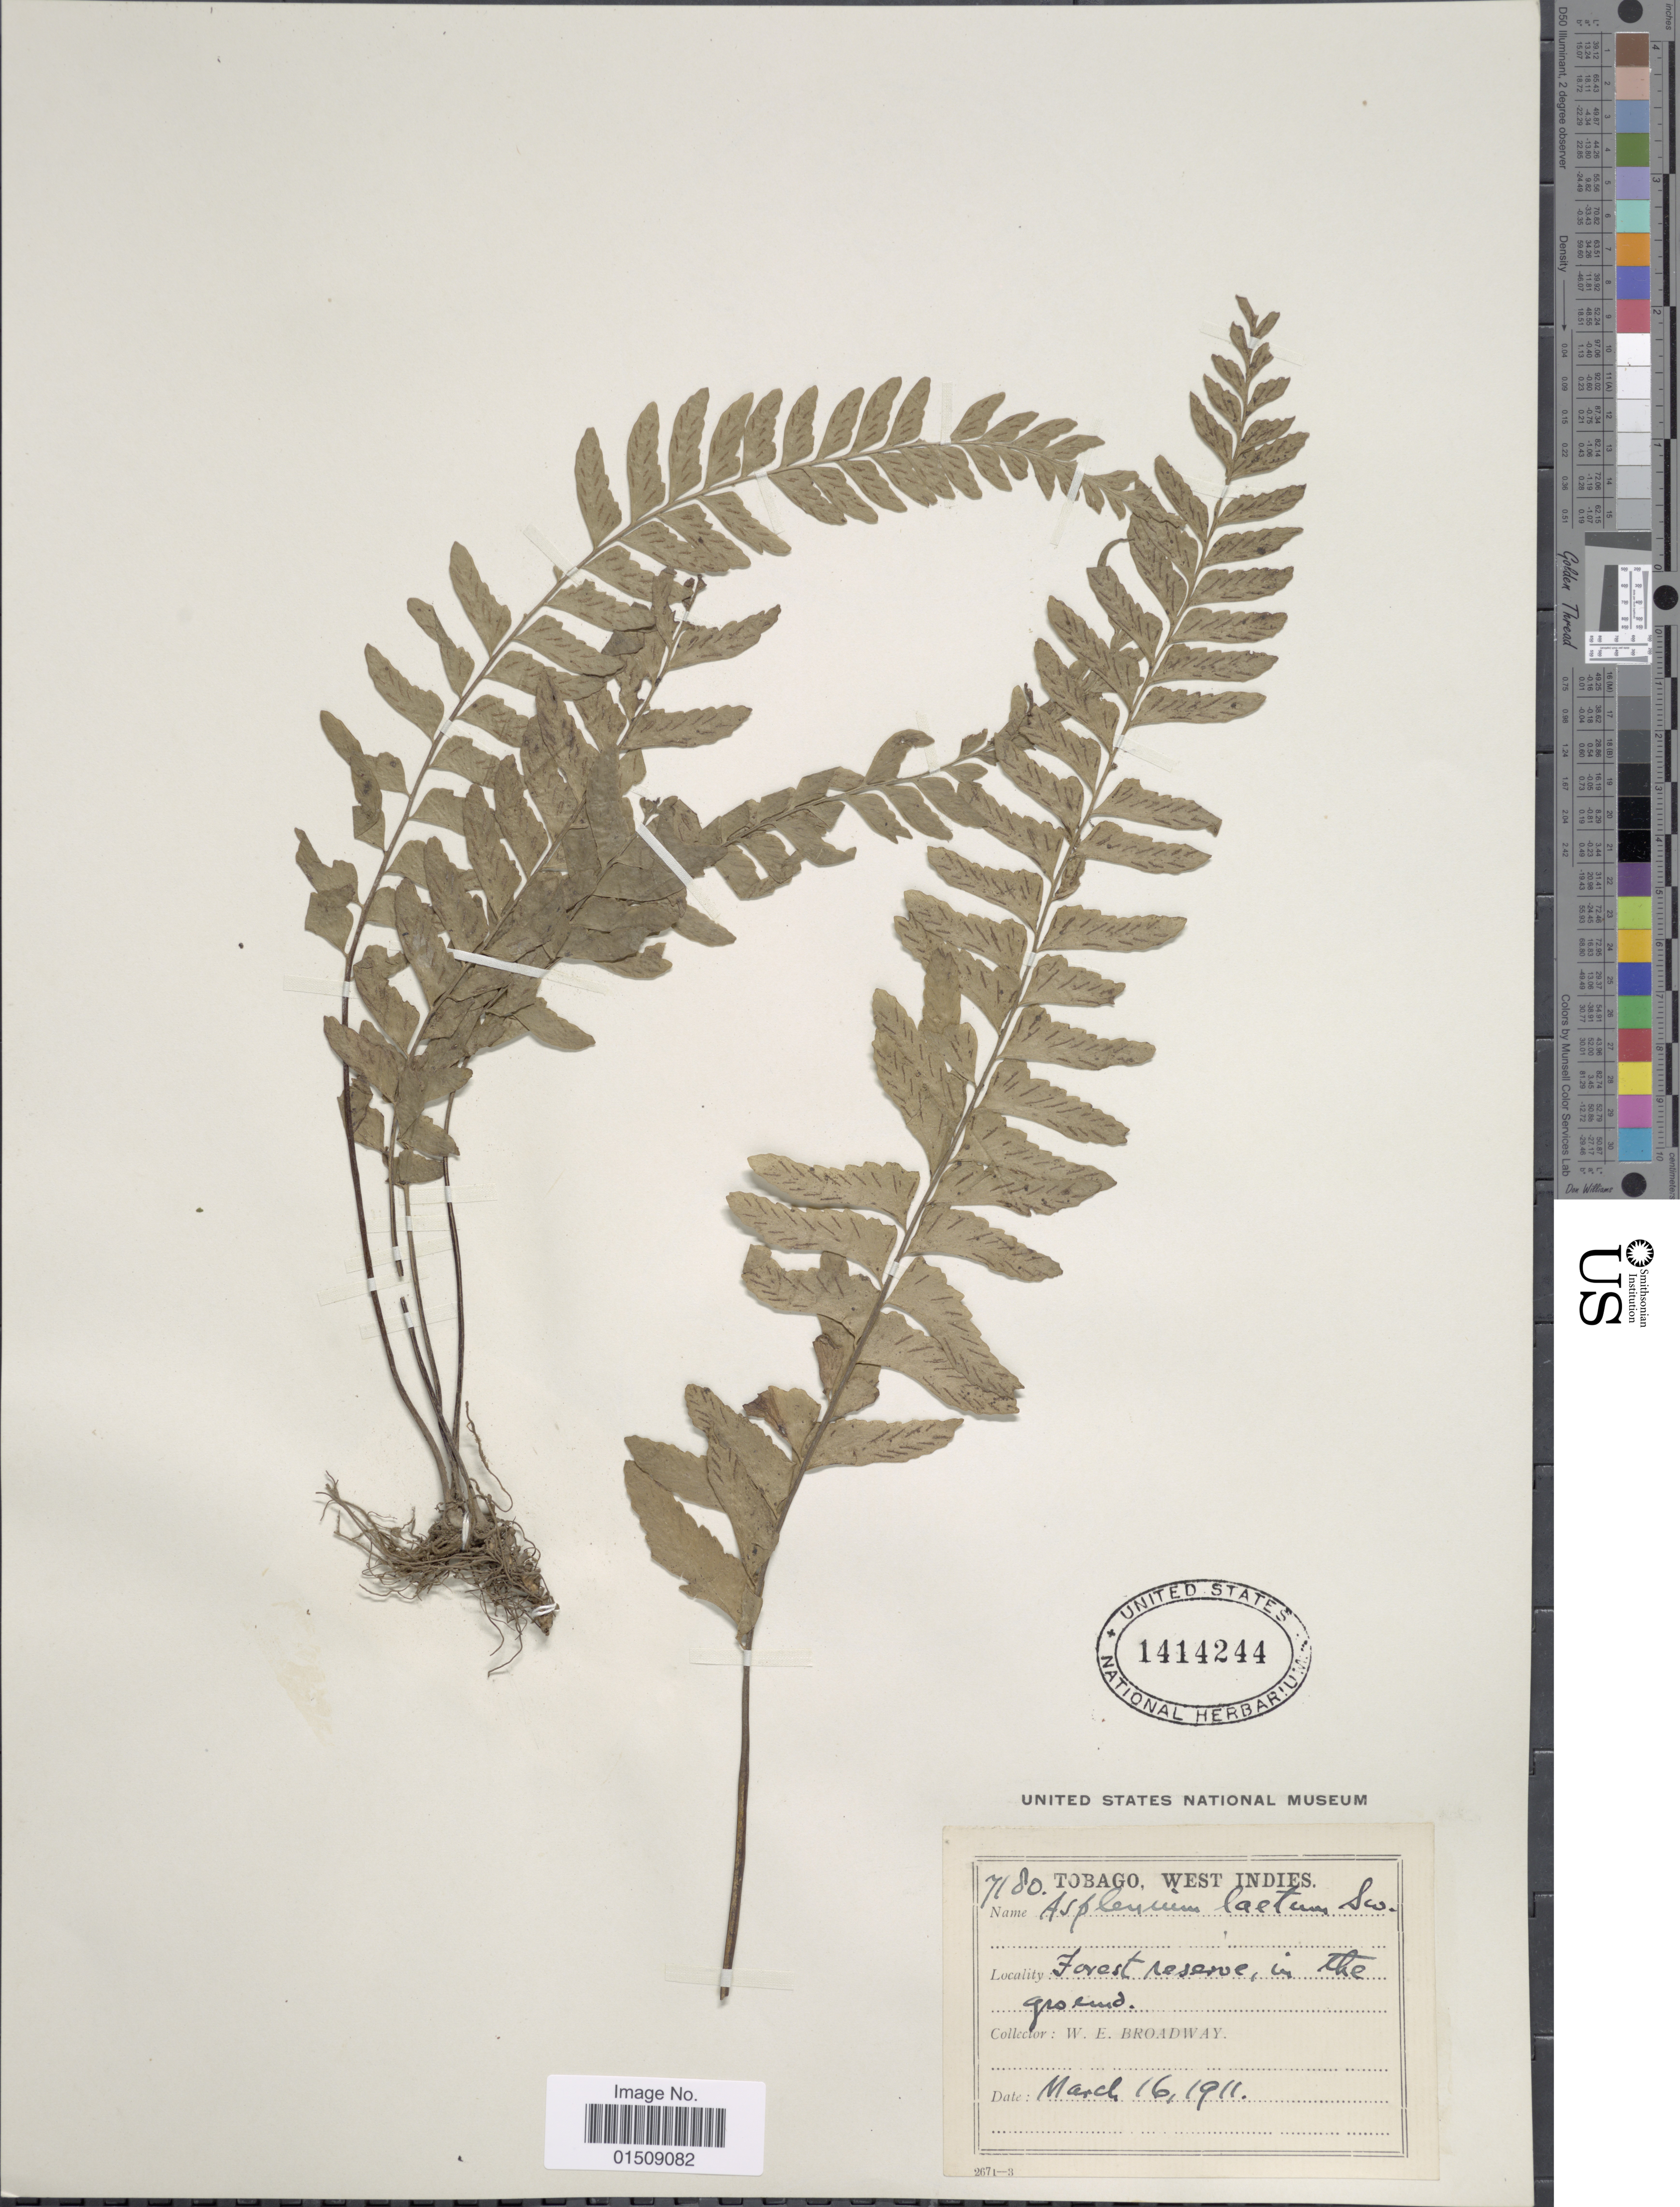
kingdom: Plantae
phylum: Tracheophyta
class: Polypodiopsida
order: Polypodiales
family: Aspleniaceae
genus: Asplenium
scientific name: Asplenium laetum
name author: Sw.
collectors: W. E. Broadway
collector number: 7180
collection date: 1911-03-16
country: Trinidad and Tobago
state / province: Tobago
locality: West Indies. Forest reserve, in the ground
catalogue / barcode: US 1414244